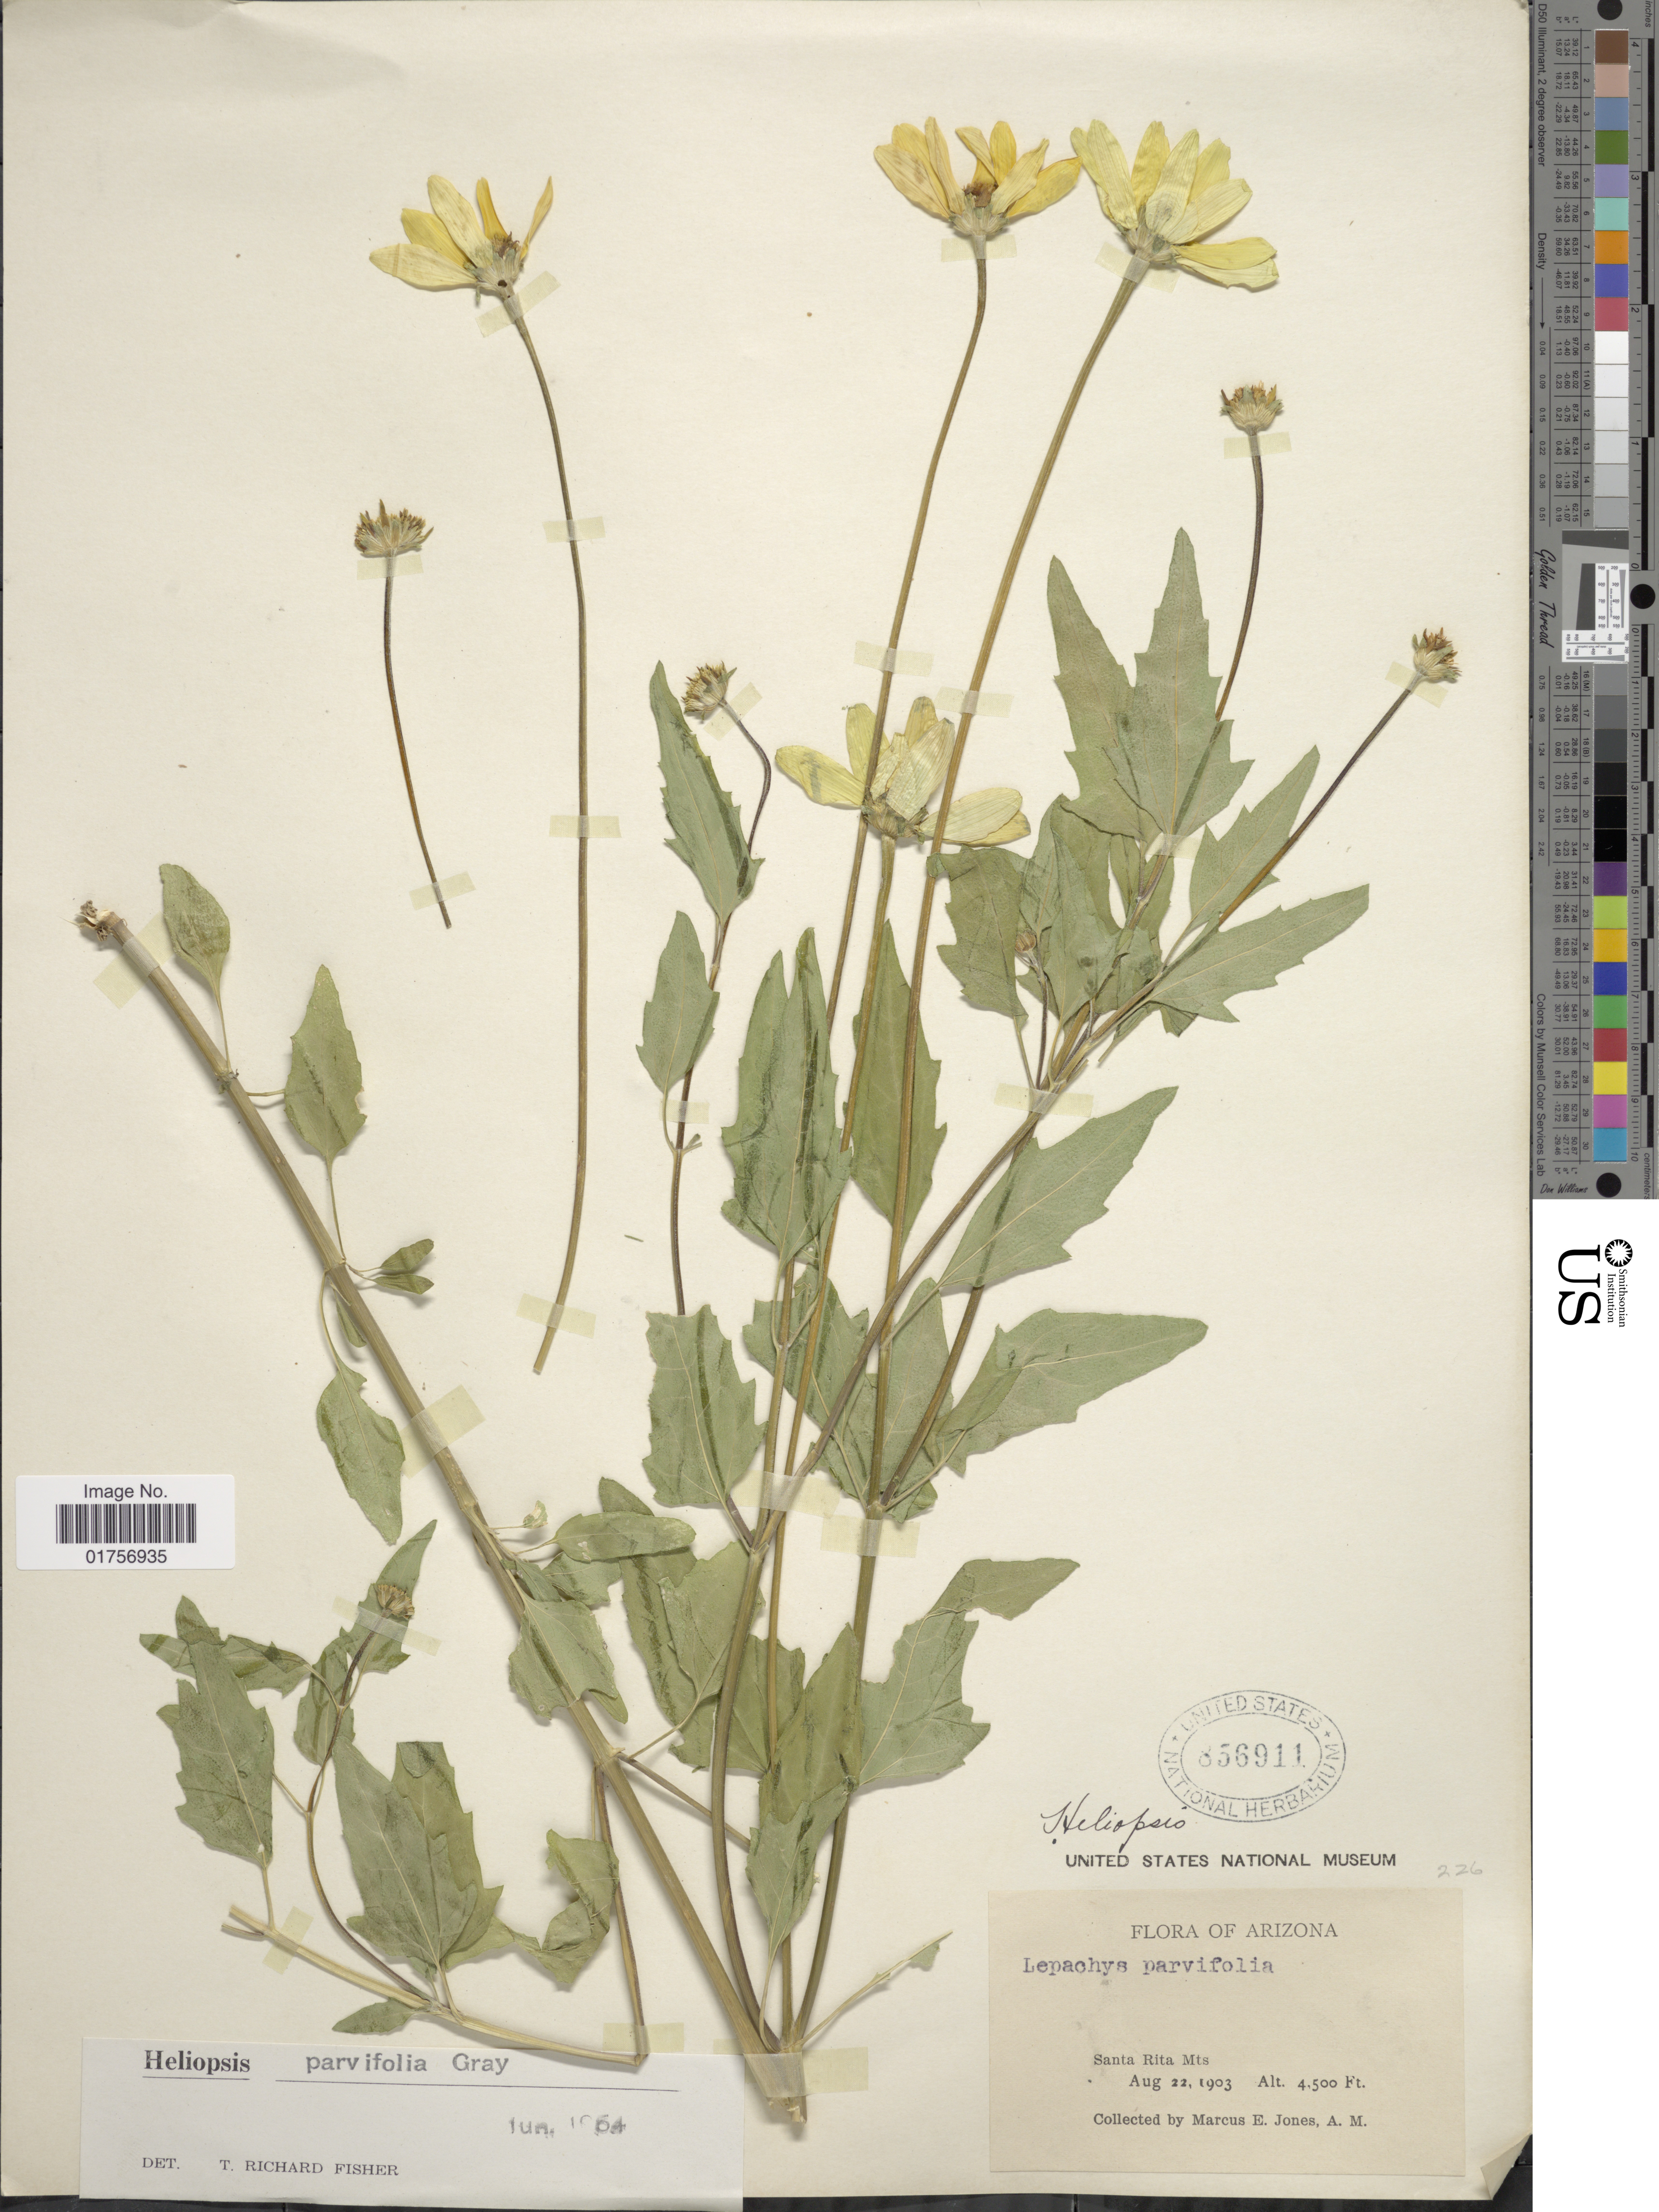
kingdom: Plantae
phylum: Tracheophyta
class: Magnoliopsida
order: Asterales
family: Asteraceae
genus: Heliopsis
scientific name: Heliopsis parvifolia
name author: A. Gray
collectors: M. E. Jones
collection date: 1903-08-22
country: United States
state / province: Arizona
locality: Santa Rita Mts.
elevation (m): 1372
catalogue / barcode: US 856911